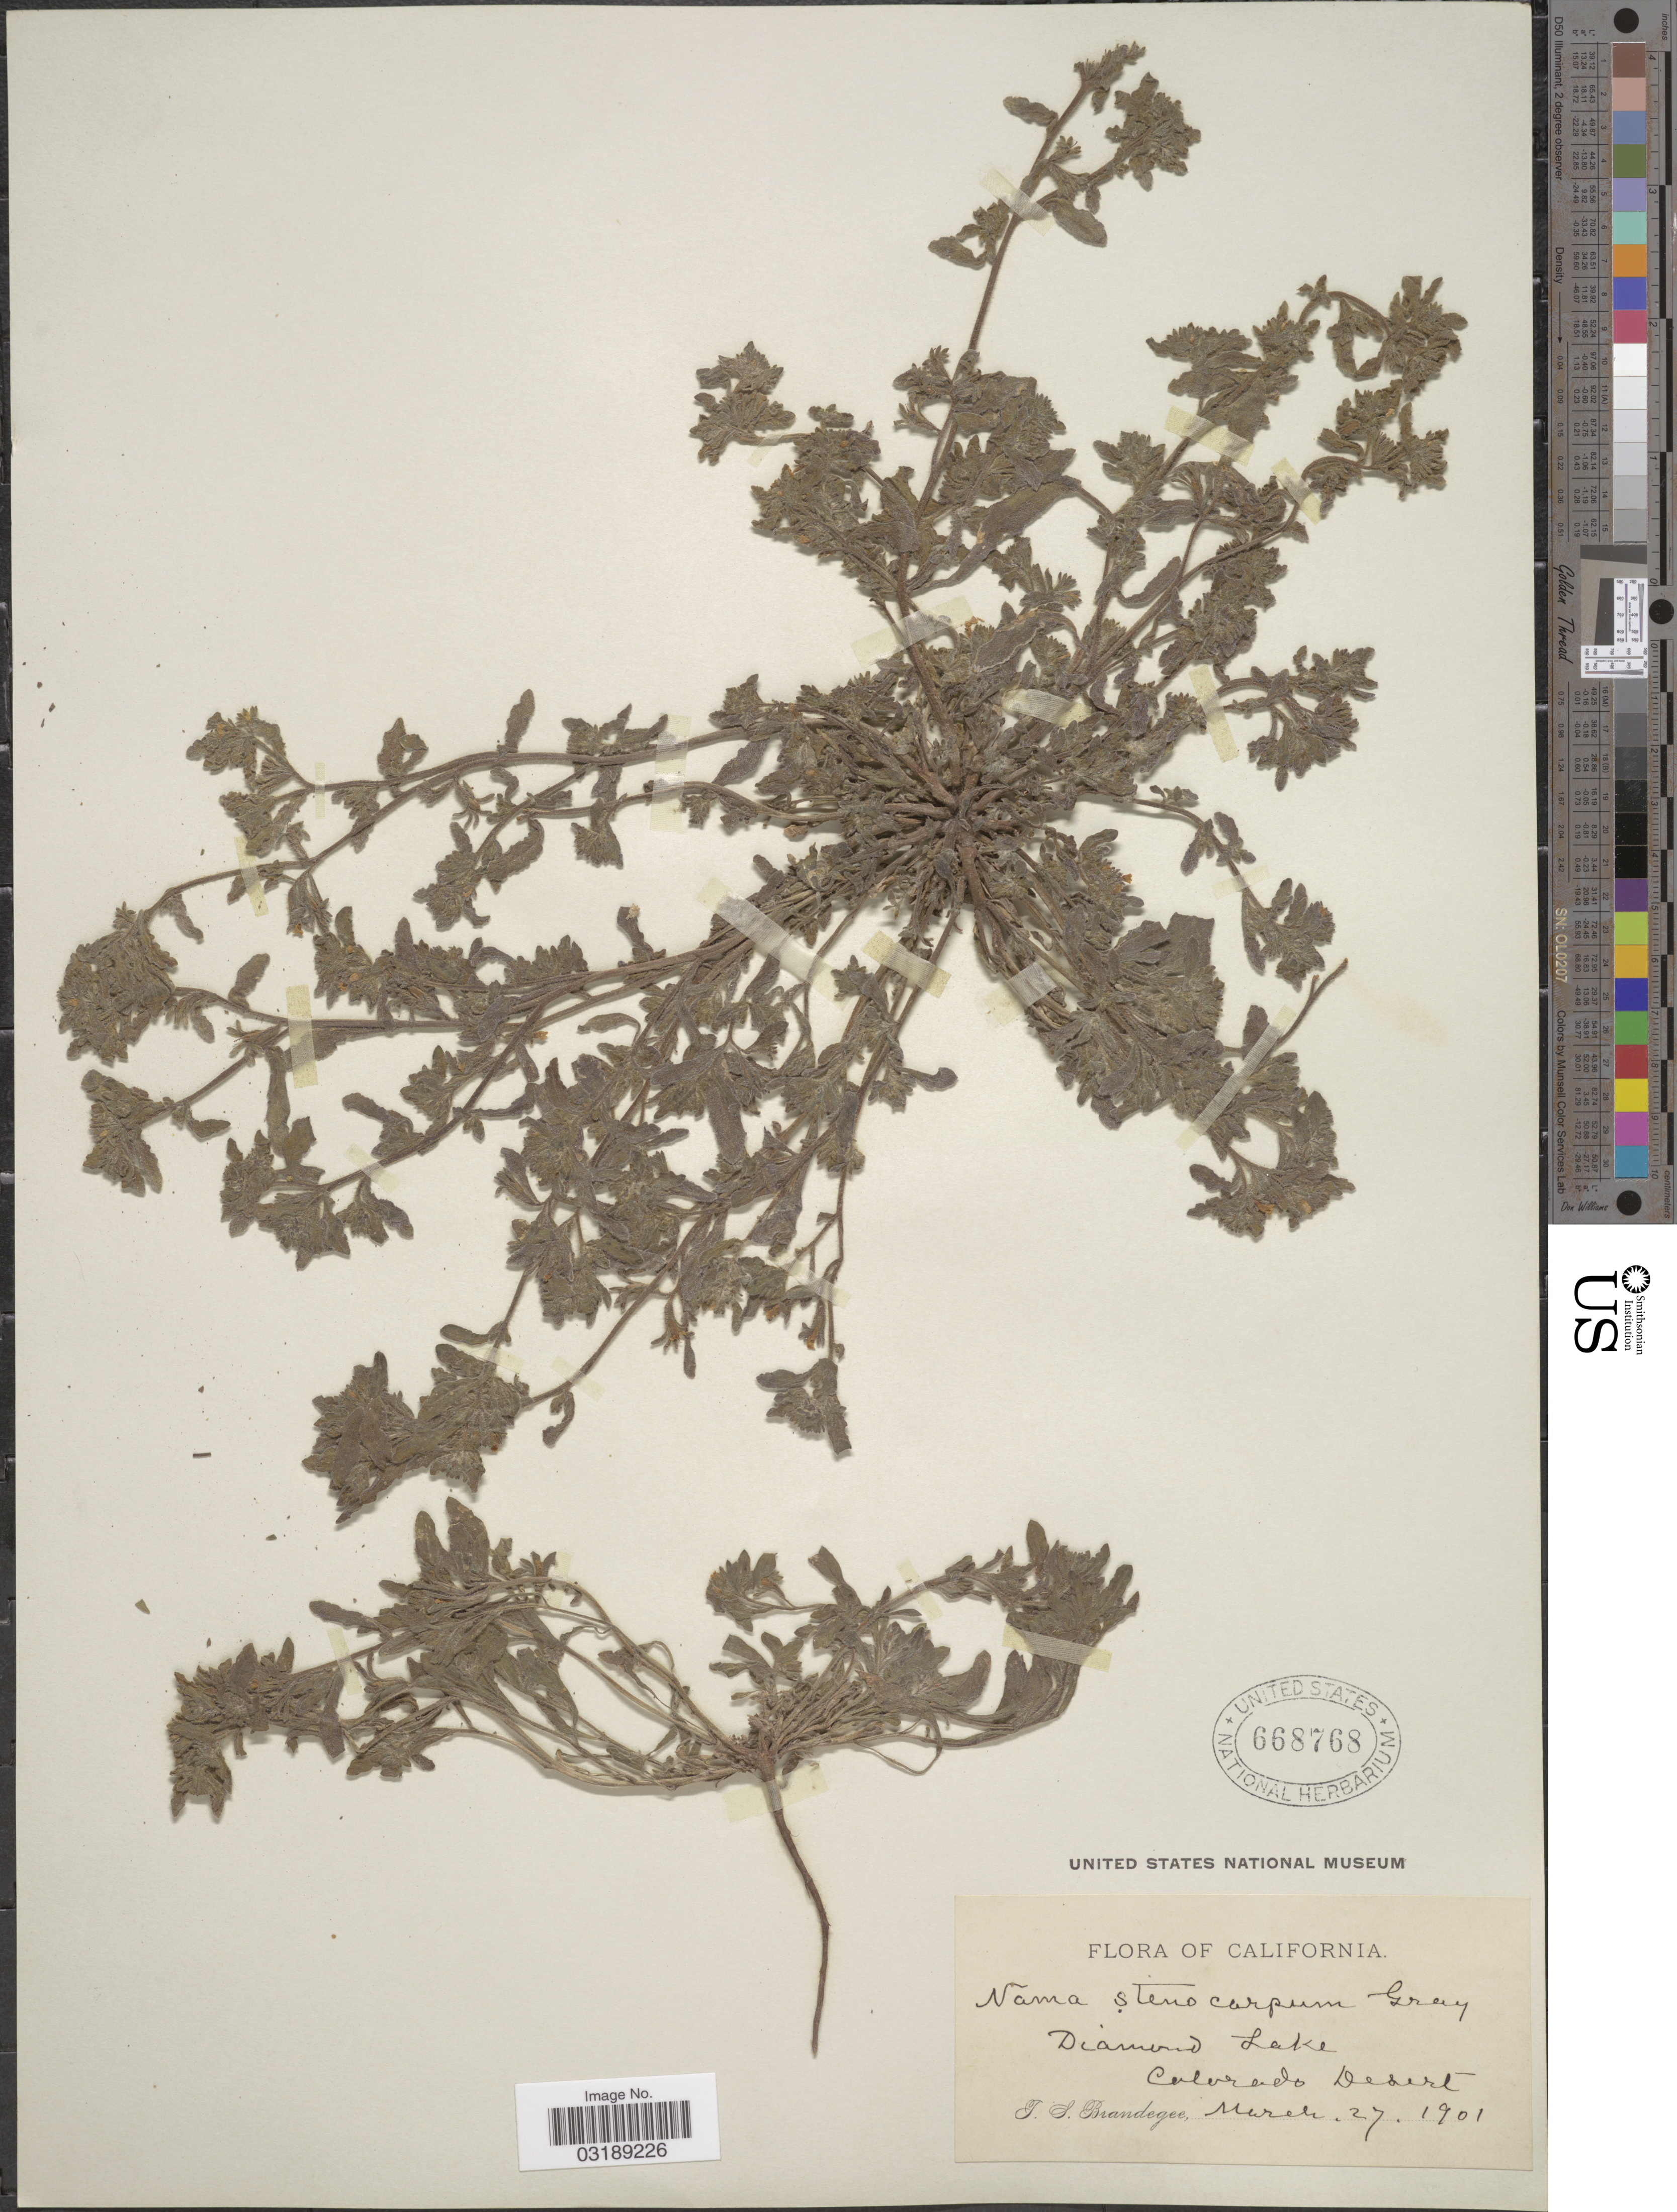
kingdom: Plantae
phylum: Tracheophyta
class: Magnoliopsida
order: Boraginales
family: Namaceae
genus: Nama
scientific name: Nama stenocarpum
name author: A. Gray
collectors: T. S. Brandegee (herbarium)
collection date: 1901-03-27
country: United States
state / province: California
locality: Diamond Lake, Colorado Desert.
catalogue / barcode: US 668768